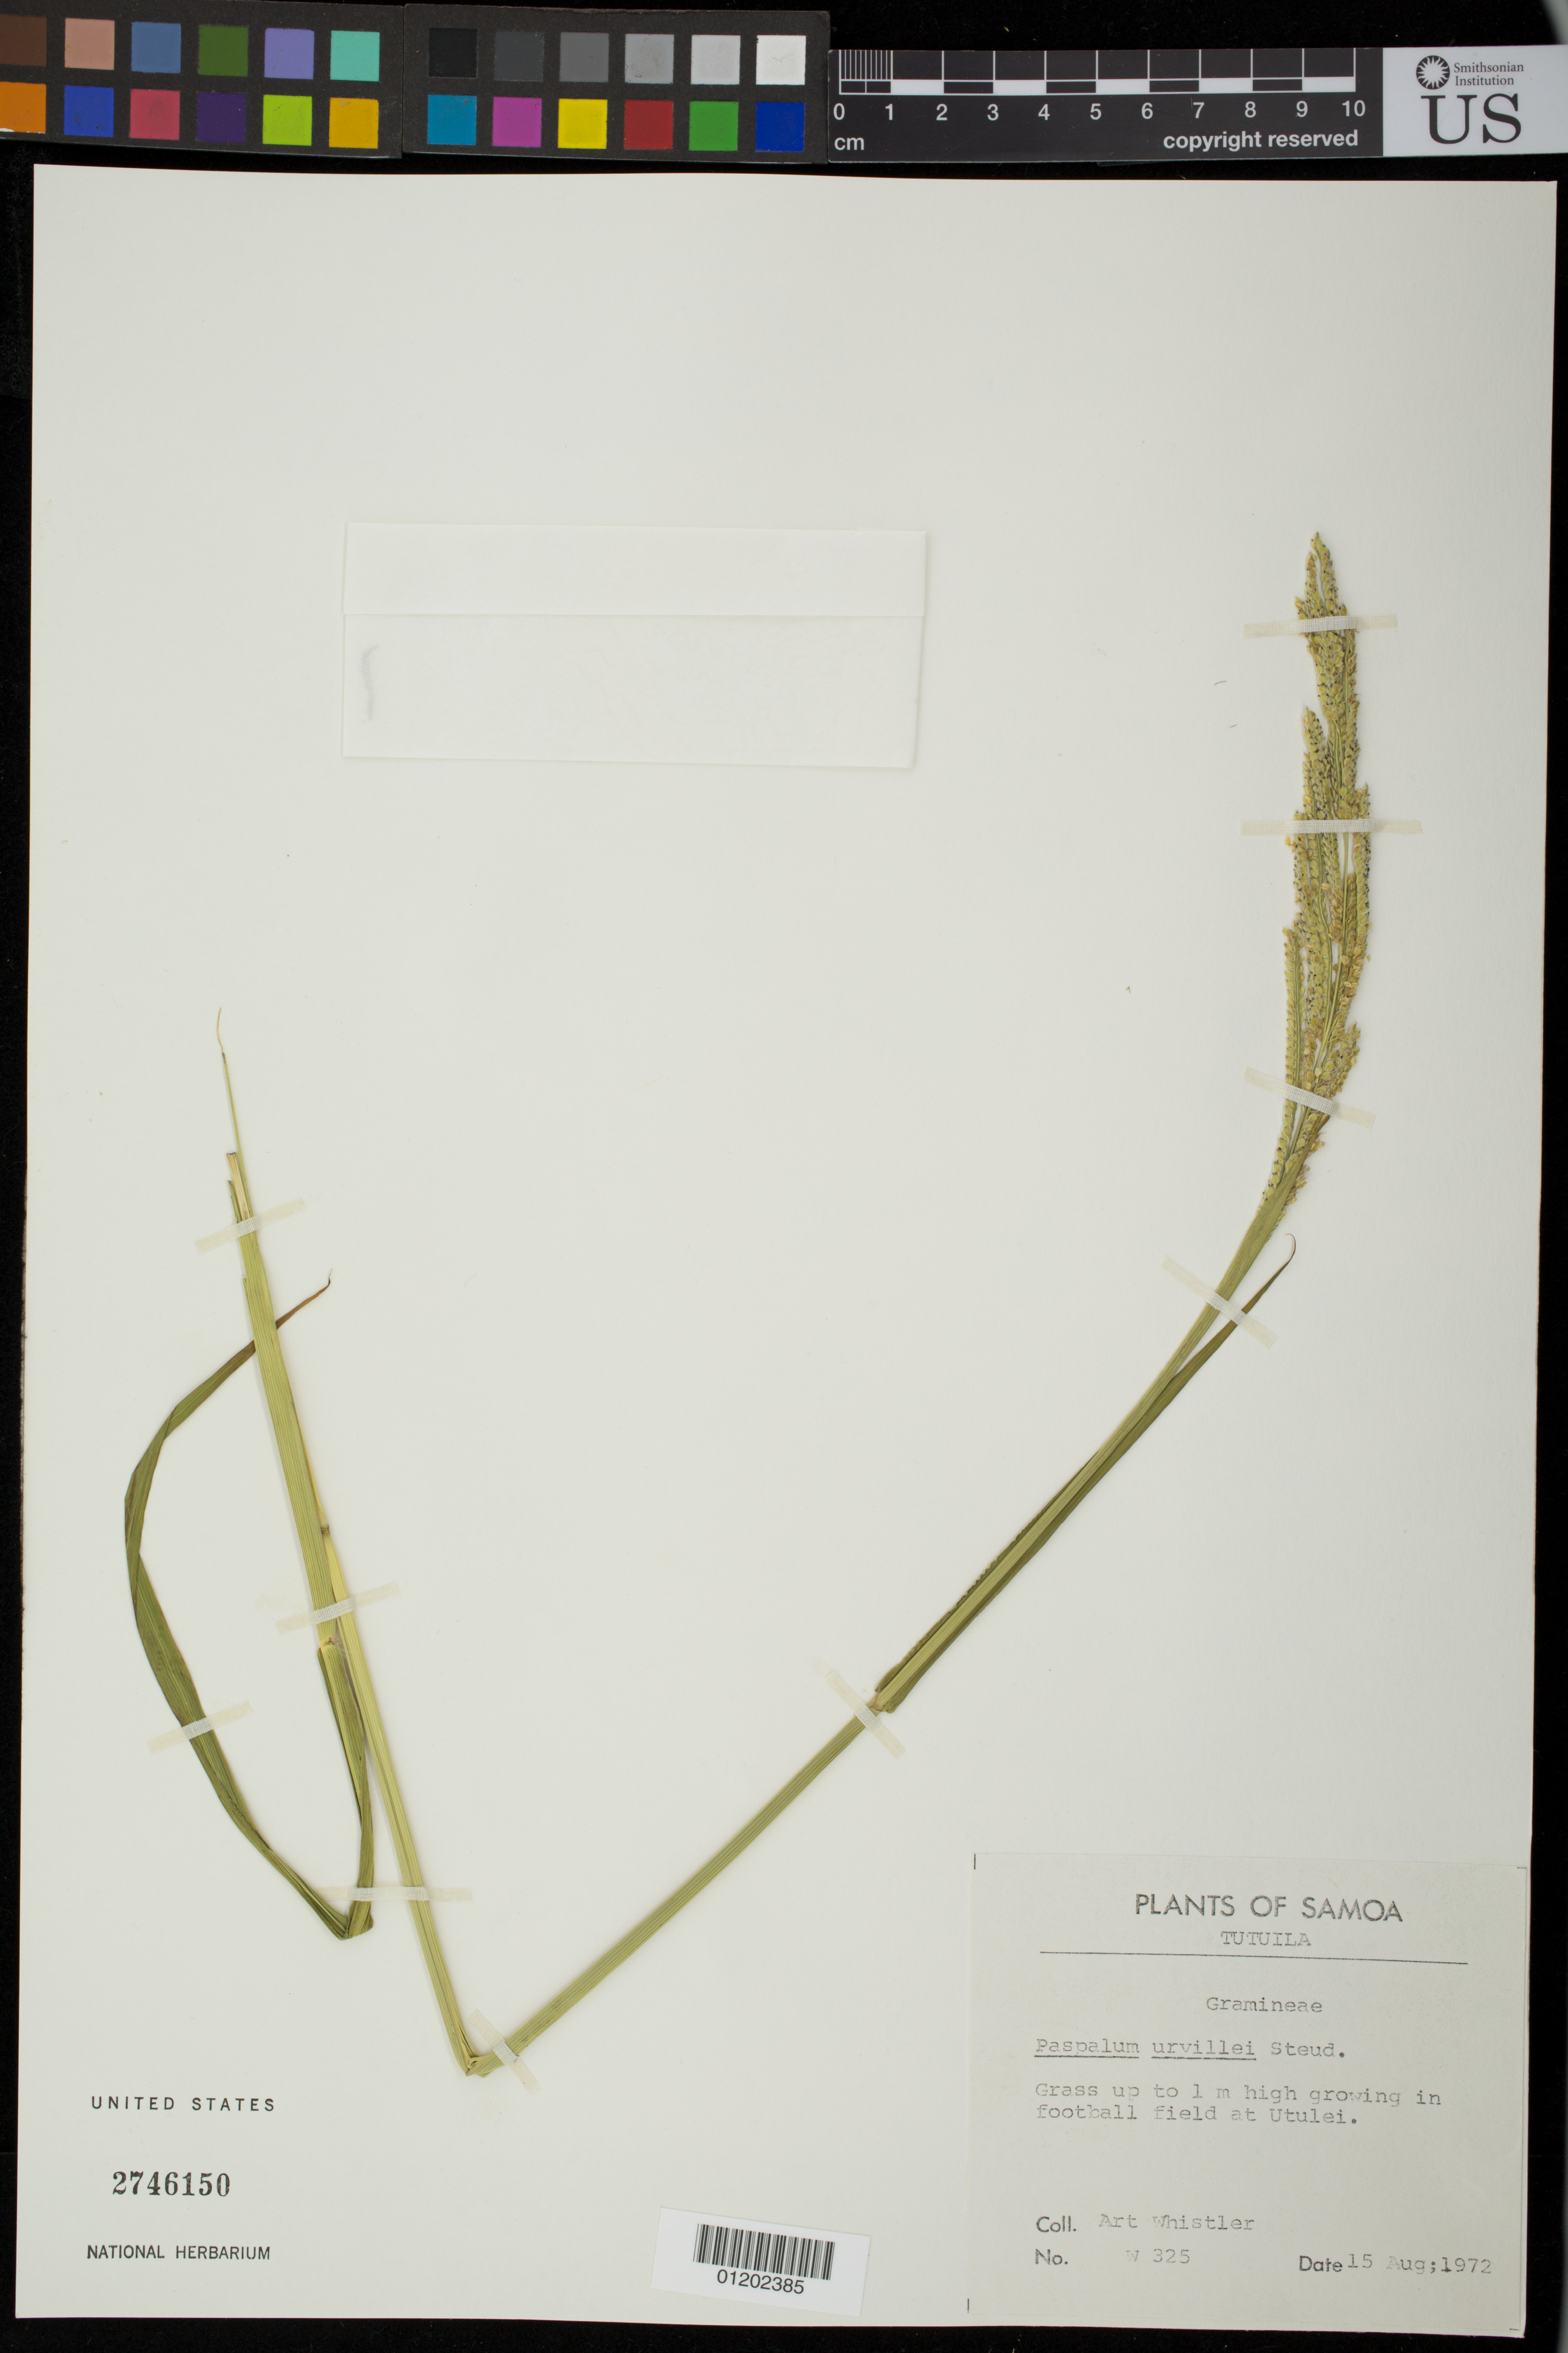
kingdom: Plantae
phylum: Tracheophyta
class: Liliopsida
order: Poales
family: Poaceae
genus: Paspalum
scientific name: Paspalum urvillei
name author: Steud.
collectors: A. Whistler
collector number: W325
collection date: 1972-08-15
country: American Samoa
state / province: Western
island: Tutuila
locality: growing in football field at Utulei.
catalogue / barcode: US 2746150